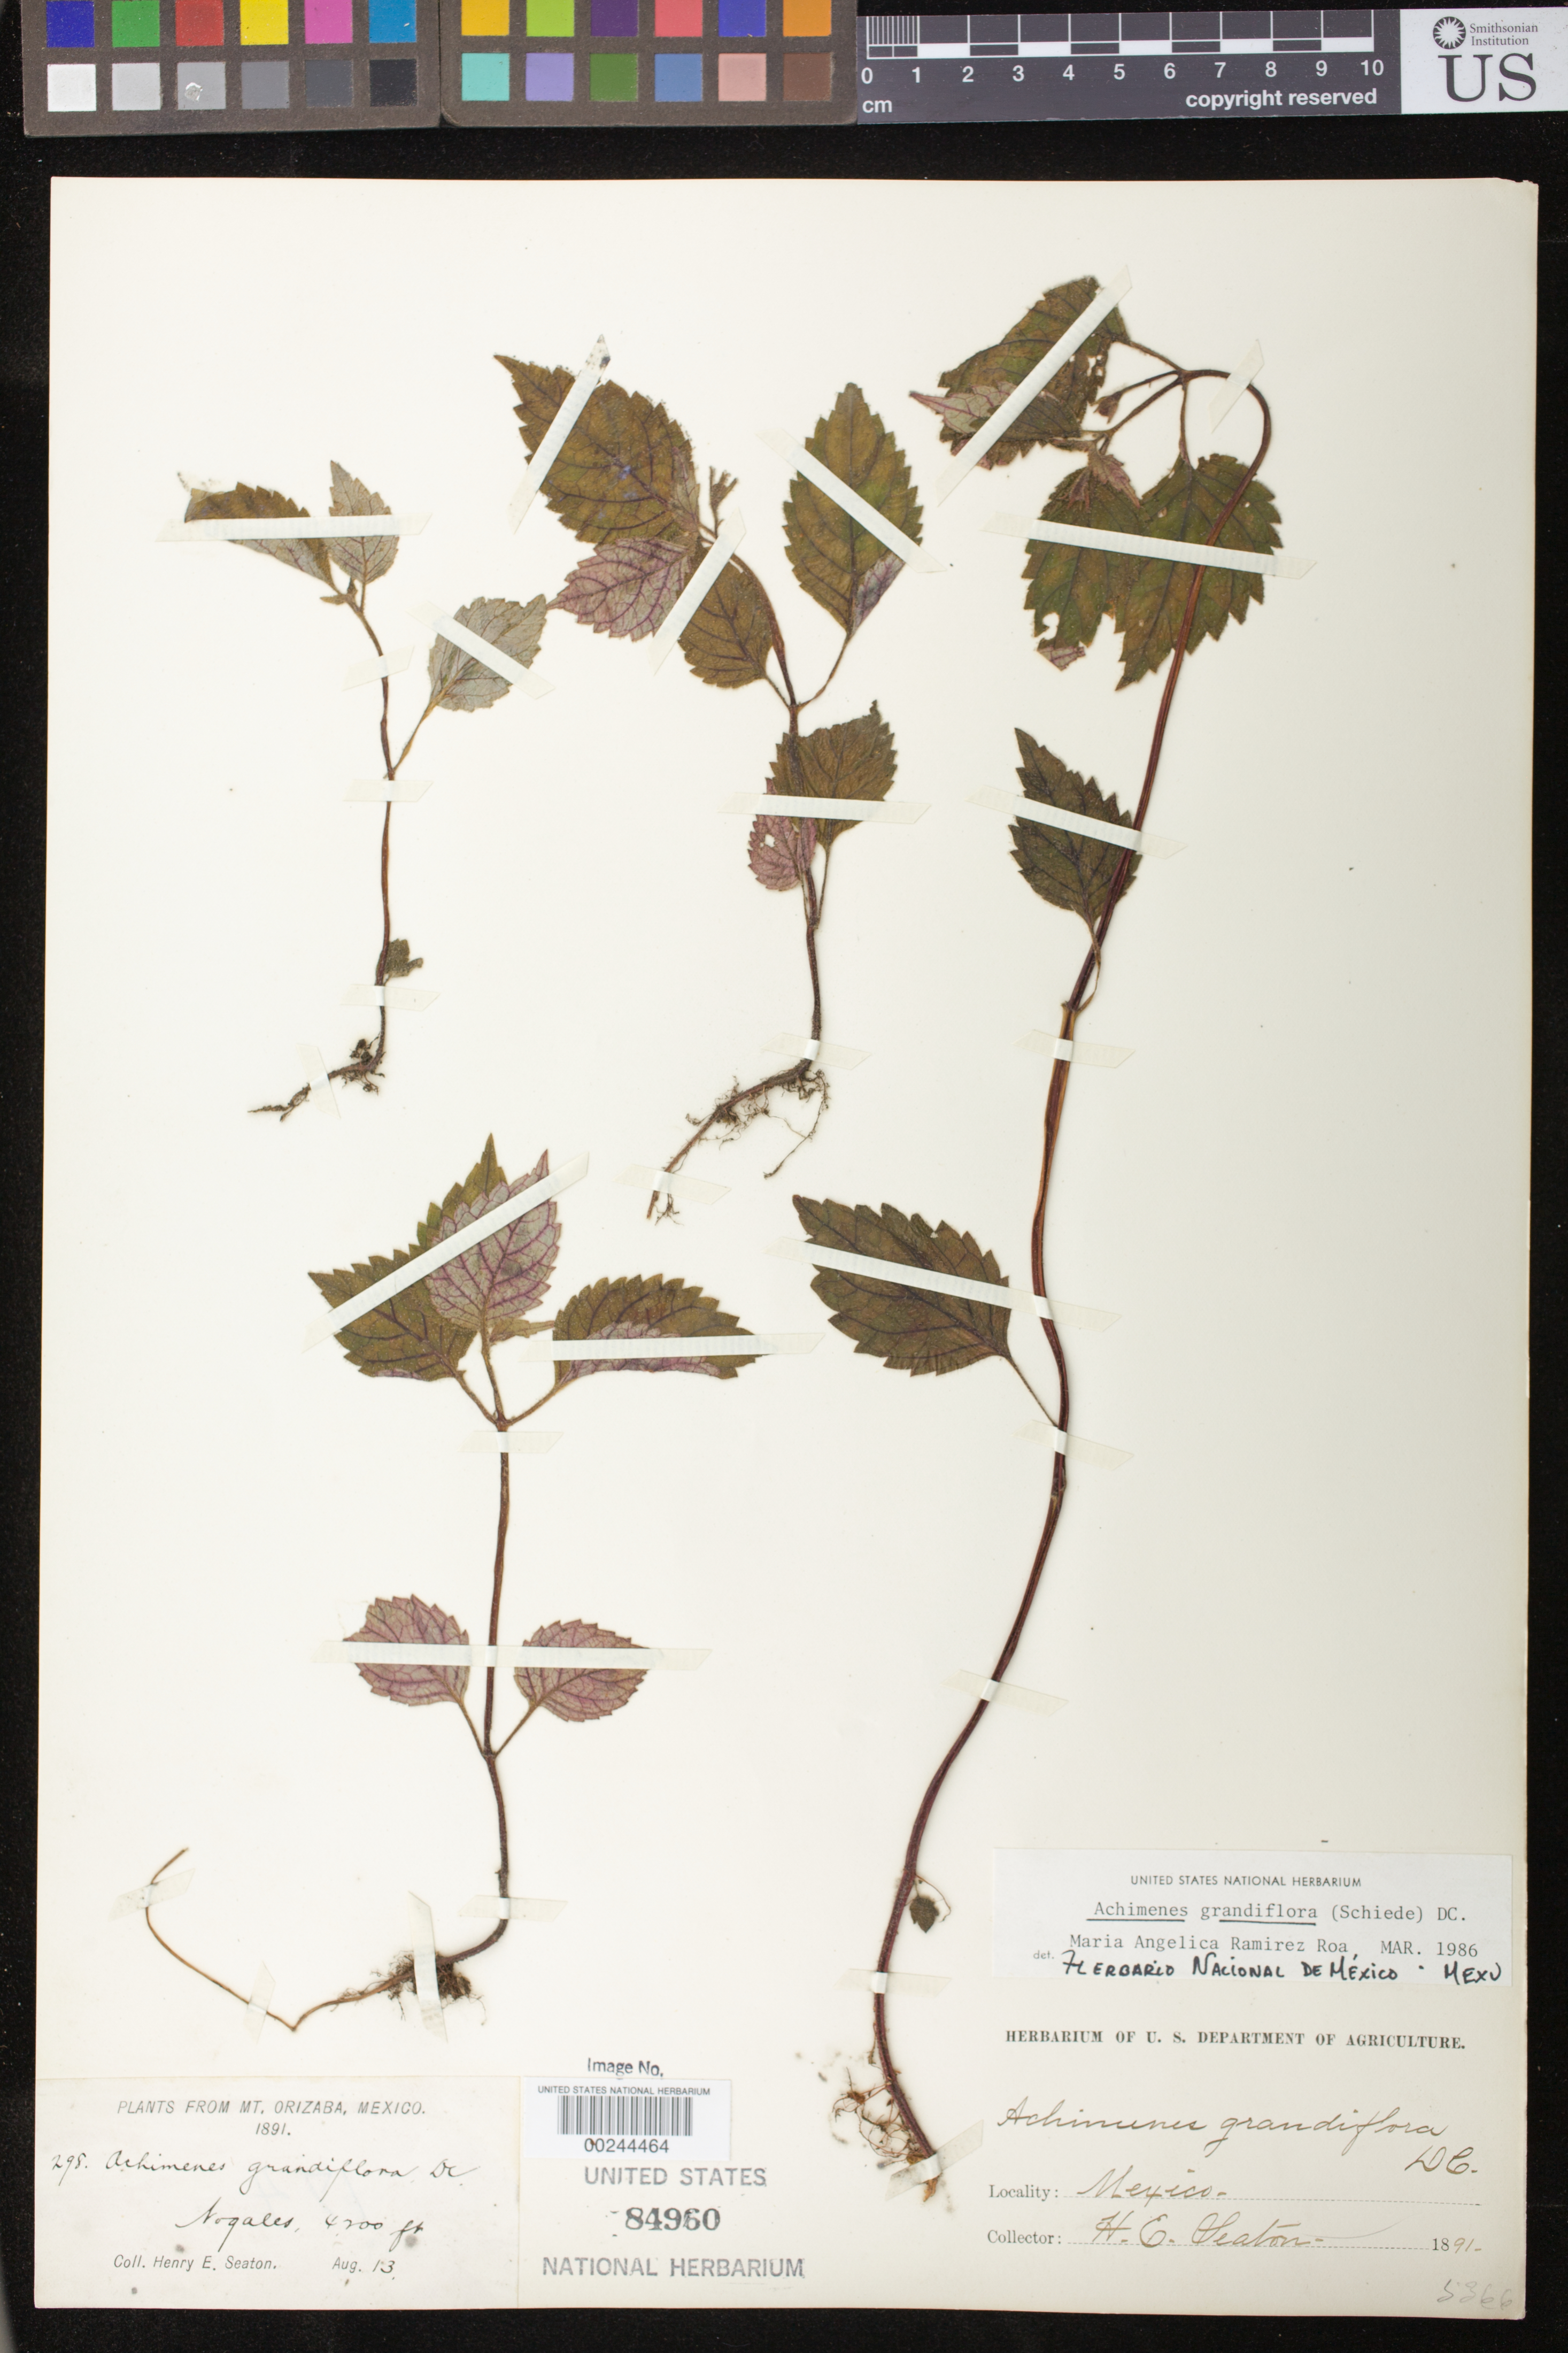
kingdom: Plantae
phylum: Tracheophyta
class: Magnoliopsida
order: Lamiales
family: Gesneriaceae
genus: Achimenes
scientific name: Achimenes grandiflora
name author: (Schiede) DC.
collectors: H. E. Seaton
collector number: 298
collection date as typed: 13 Aug 1891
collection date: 1891-08-13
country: Mexico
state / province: Veracruz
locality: Mt Orizaba, Nogales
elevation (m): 1280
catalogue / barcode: US 84960